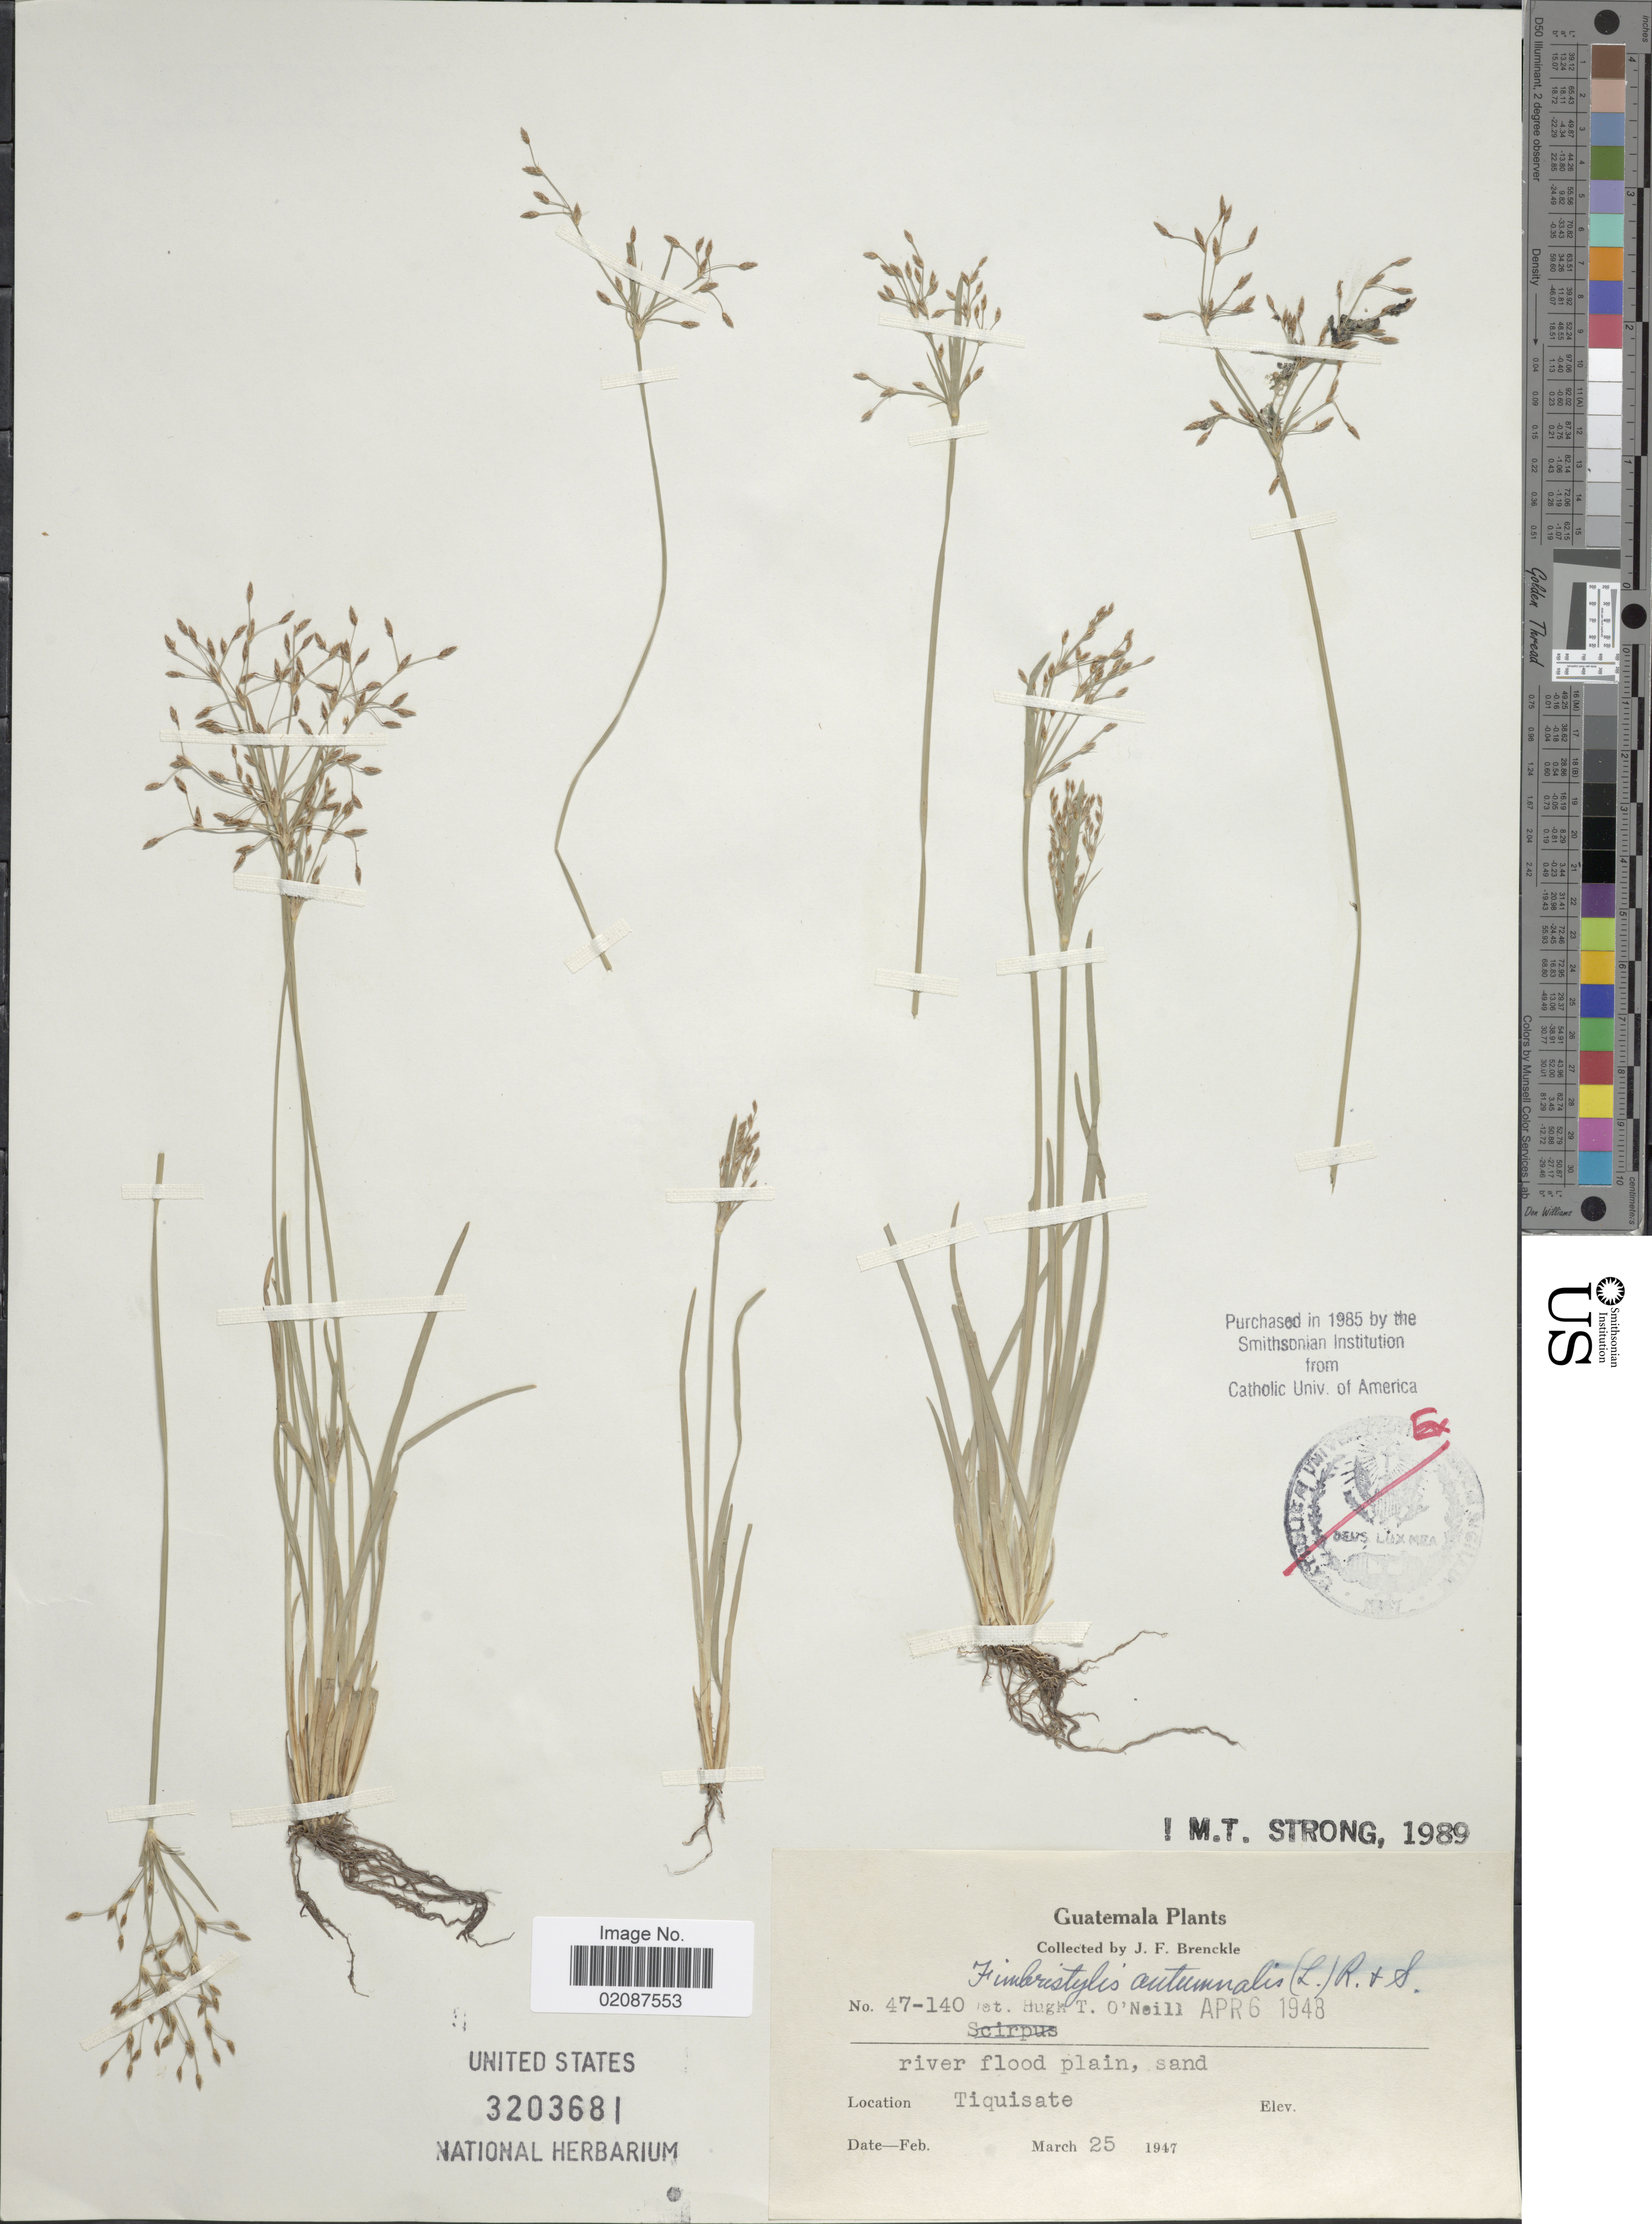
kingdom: Plantae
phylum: Tracheophyta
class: Liliopsida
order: Poales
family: Cyperaceae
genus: Fimbristylis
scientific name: Fimbristylis autumnalis (L.) Roem. & Schult.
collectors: J. Brenckle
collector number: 47-140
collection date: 1947-03-25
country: Guatemala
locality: Tiquisate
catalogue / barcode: US 3203681